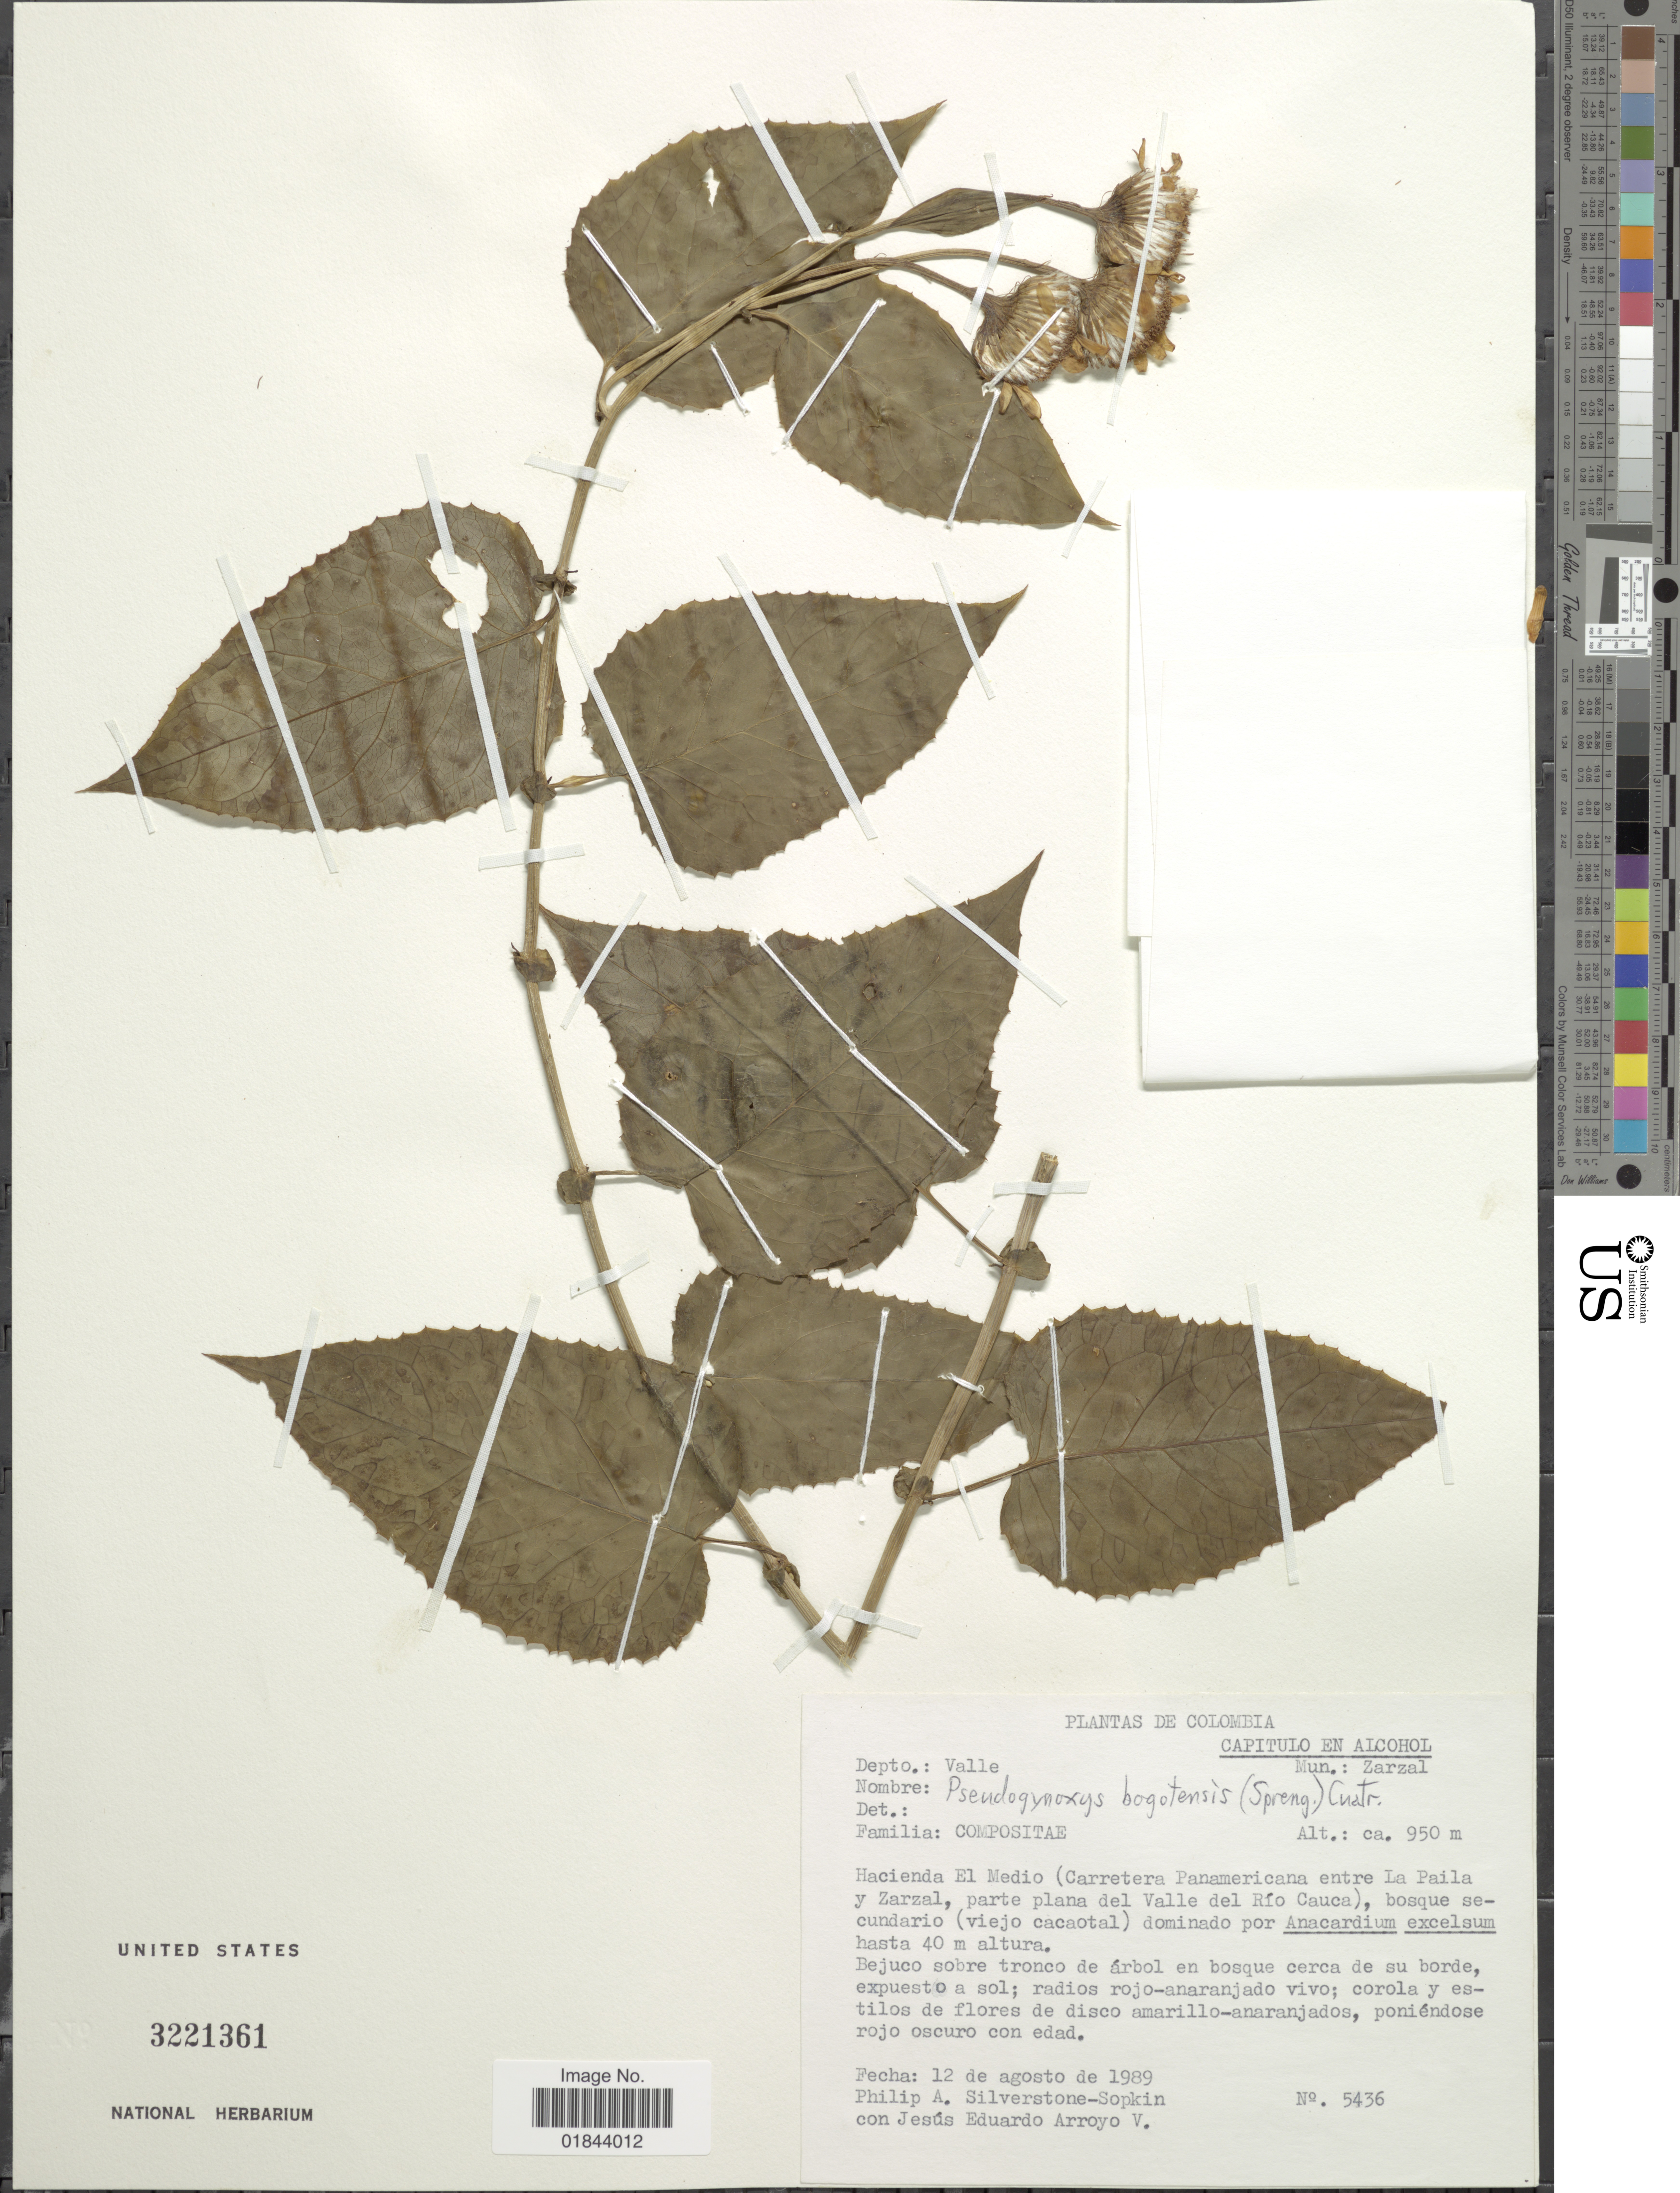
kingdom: Plantae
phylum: Tracheophyta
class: Magnoliopsida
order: Asterales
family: Asteraceae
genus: Pseudogynoxys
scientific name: Pseudogynoxys bogotensis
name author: (Spreng.) Cuatrec.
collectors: P. A. Silverstone-Sopkin & J. Arroyo V.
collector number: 5436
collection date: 1989-08-12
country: Colombia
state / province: Valle del Cauca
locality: Depto: Valle, Mun: Zarzal, Hacienda El Medio (Carretera Panamericana entre La Paila y Zatzal, parte plana del Valle del Río Cauca), bosque secundario (viejo cacaotal) dominado por Anacardium excelsum hasta 40 m altura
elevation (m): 950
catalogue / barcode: US 3221361